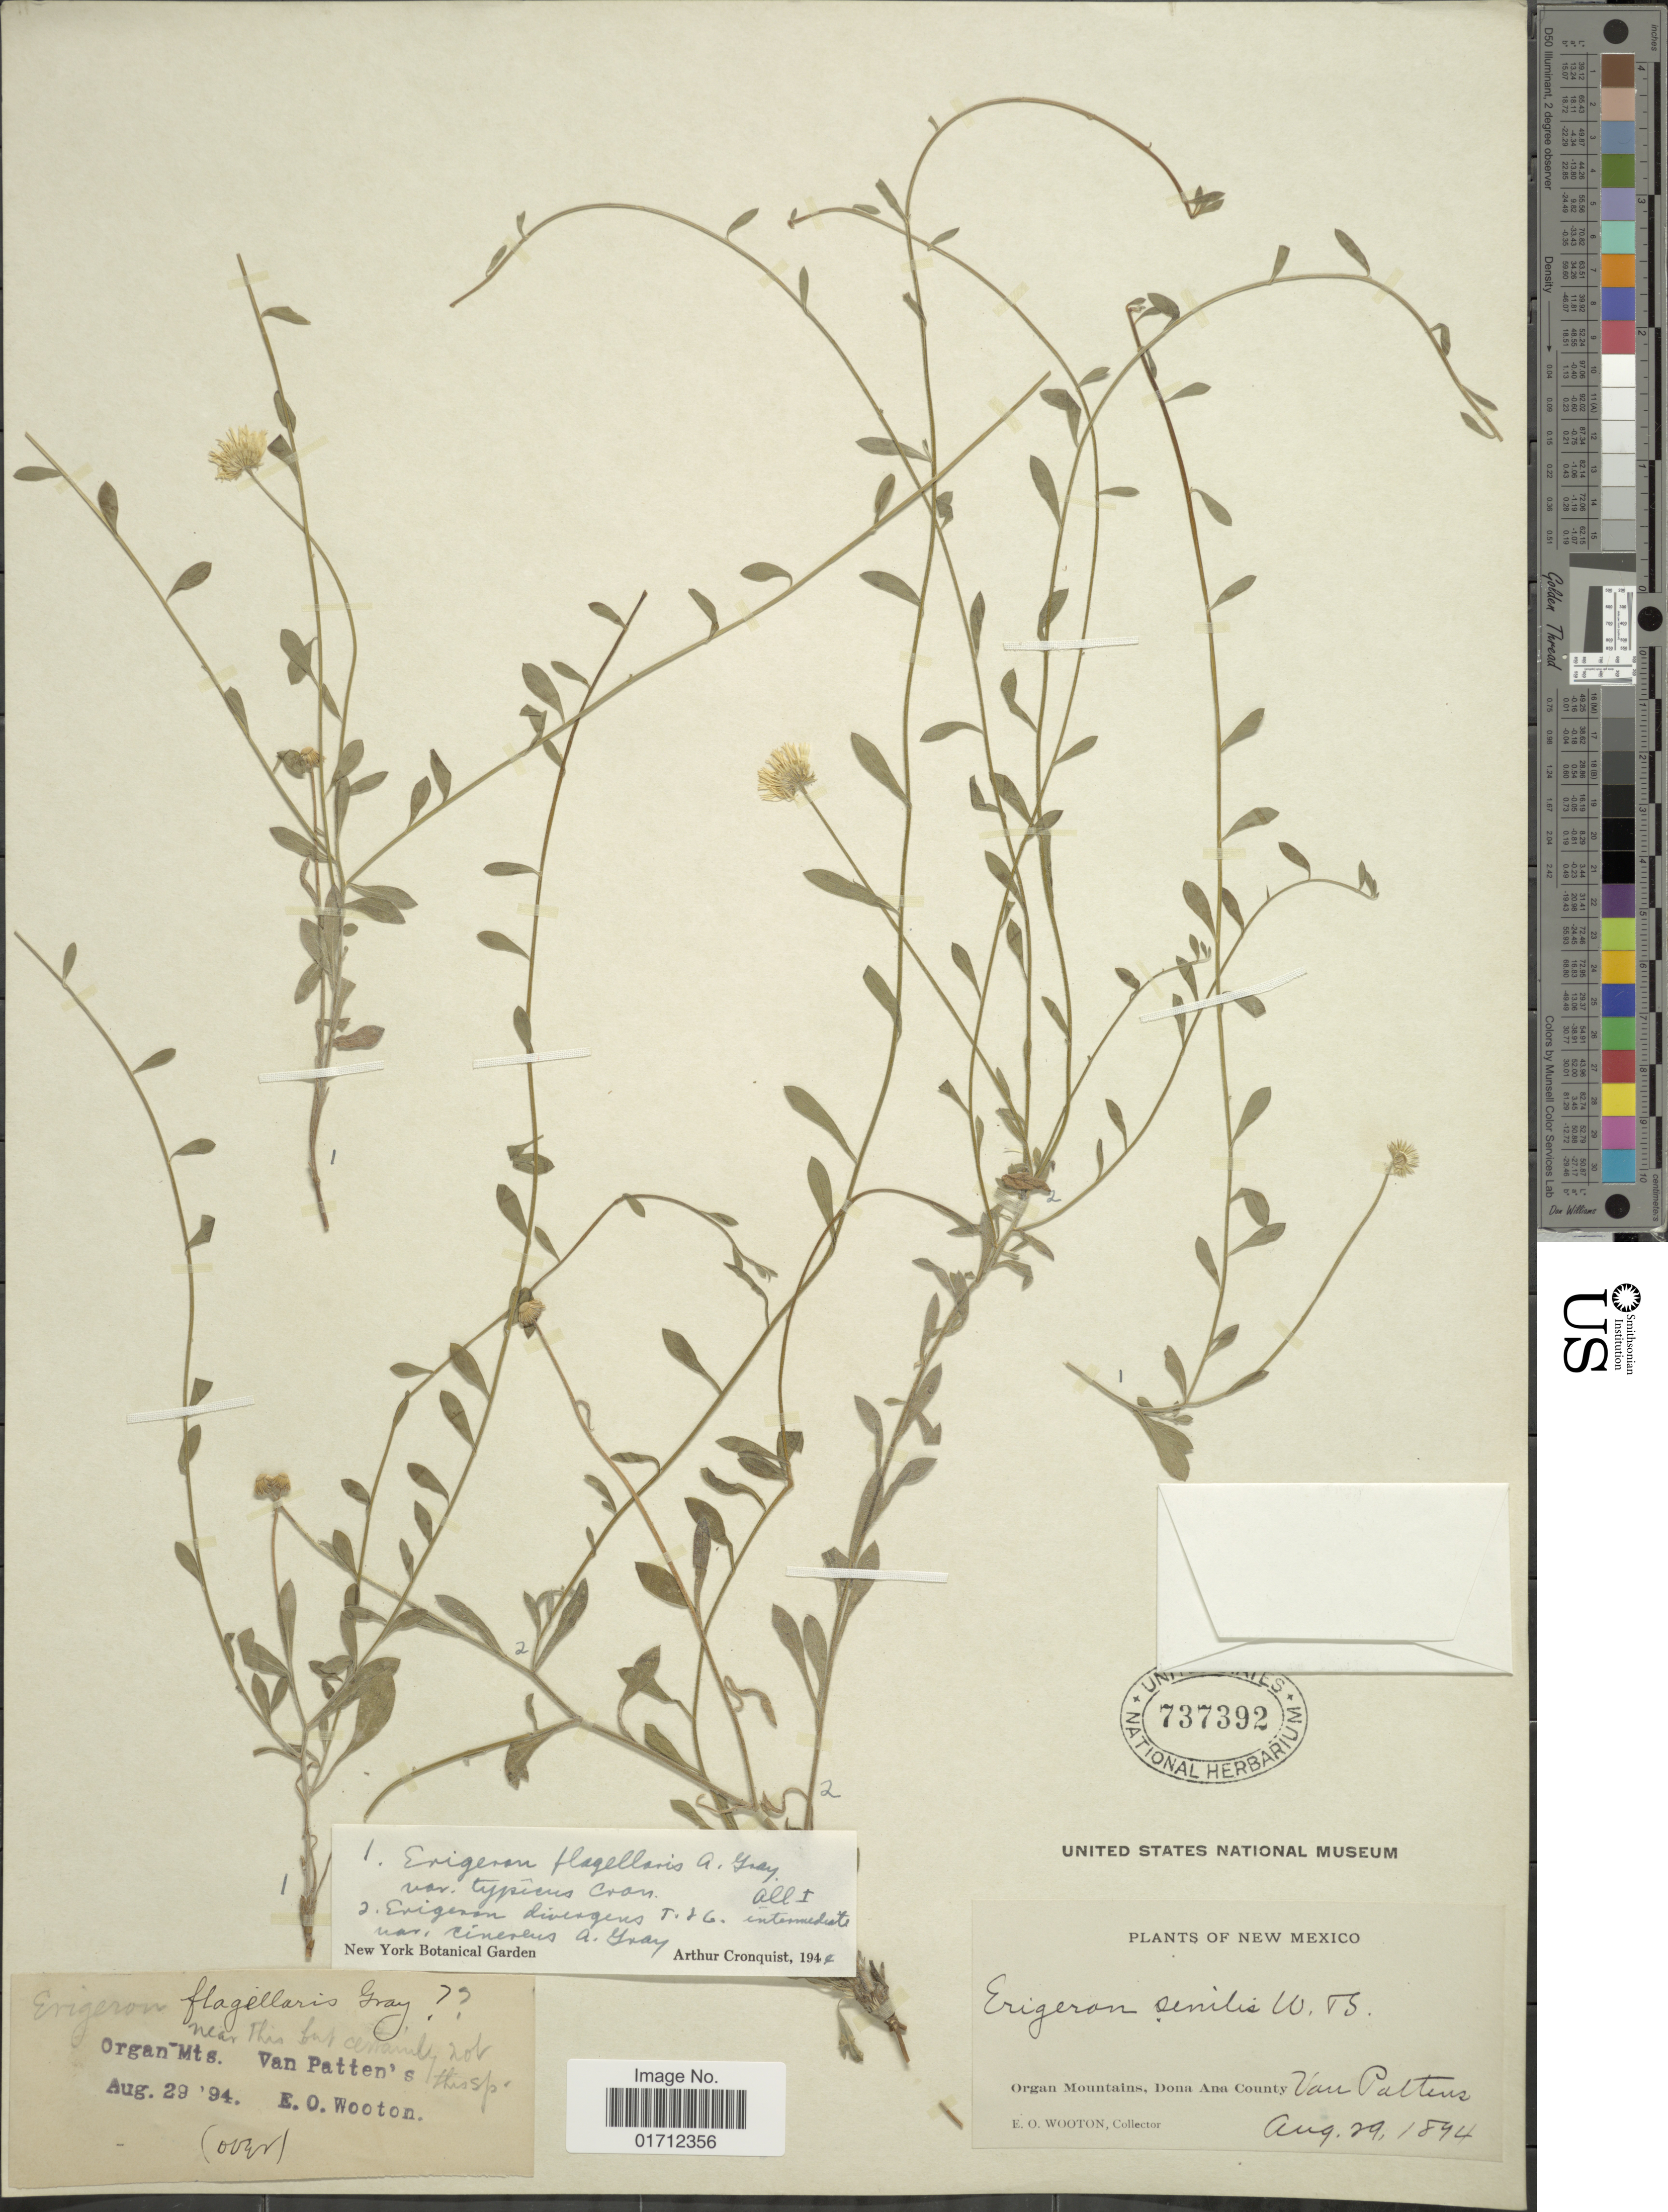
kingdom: Plantae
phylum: Tracheophyta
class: Magnoliopsida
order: Asterales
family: Asteraceae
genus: Erigeron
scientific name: Erigeron flagellaris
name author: A. Gray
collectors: E. O. Wooton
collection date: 1894-08-29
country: United States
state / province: New Mexico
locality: Organ Mountains, Dona Ana County, Van Paltens.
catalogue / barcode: US 737392